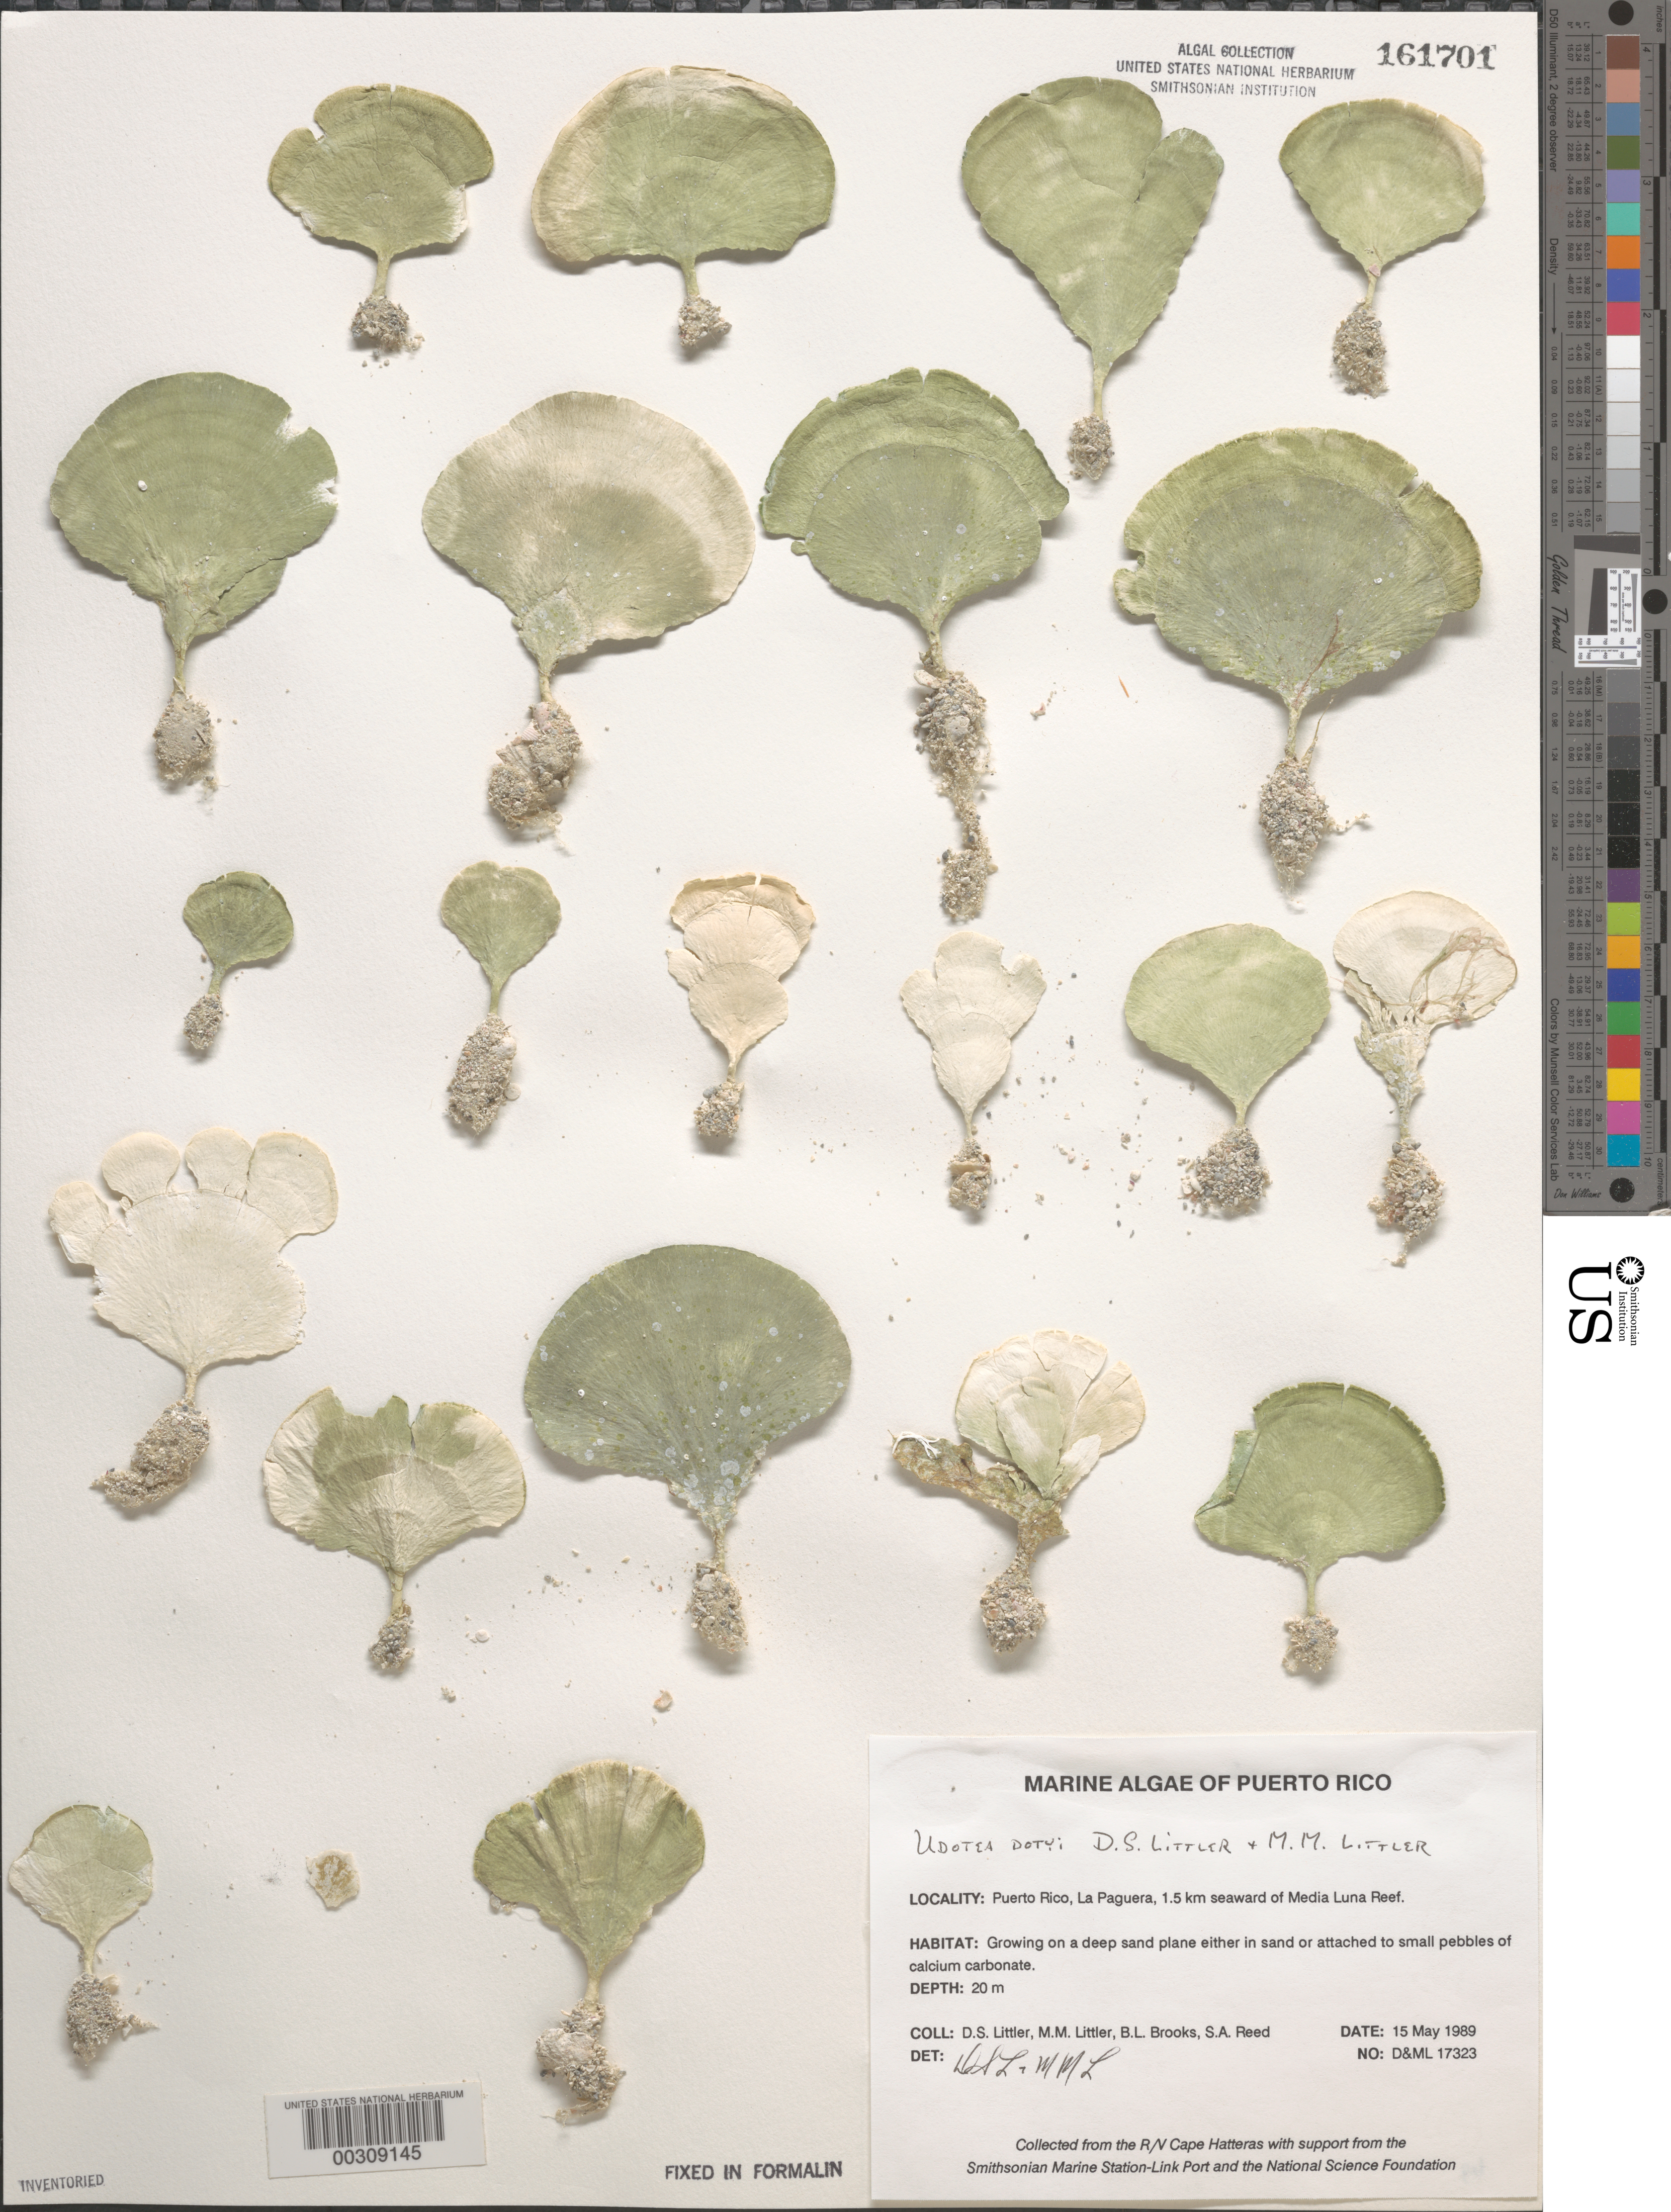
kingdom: Plantae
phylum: Chlorophyta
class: Ulvophyceae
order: Bryopsidales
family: Udoteaceae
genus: Udotea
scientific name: Udotea dotyi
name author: D.S. Littler & Littler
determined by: Littler, D. S.; Littler, M. M.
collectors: D. S. Littler, M. M. Littler, B. Brooks & S. Reed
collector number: D&ML 17323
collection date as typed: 15 May 1989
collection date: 1989-05-15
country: Puerto Rico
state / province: Lajas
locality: La Parguera, 1.5 km seaward of Media Luna Reef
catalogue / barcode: US 161701